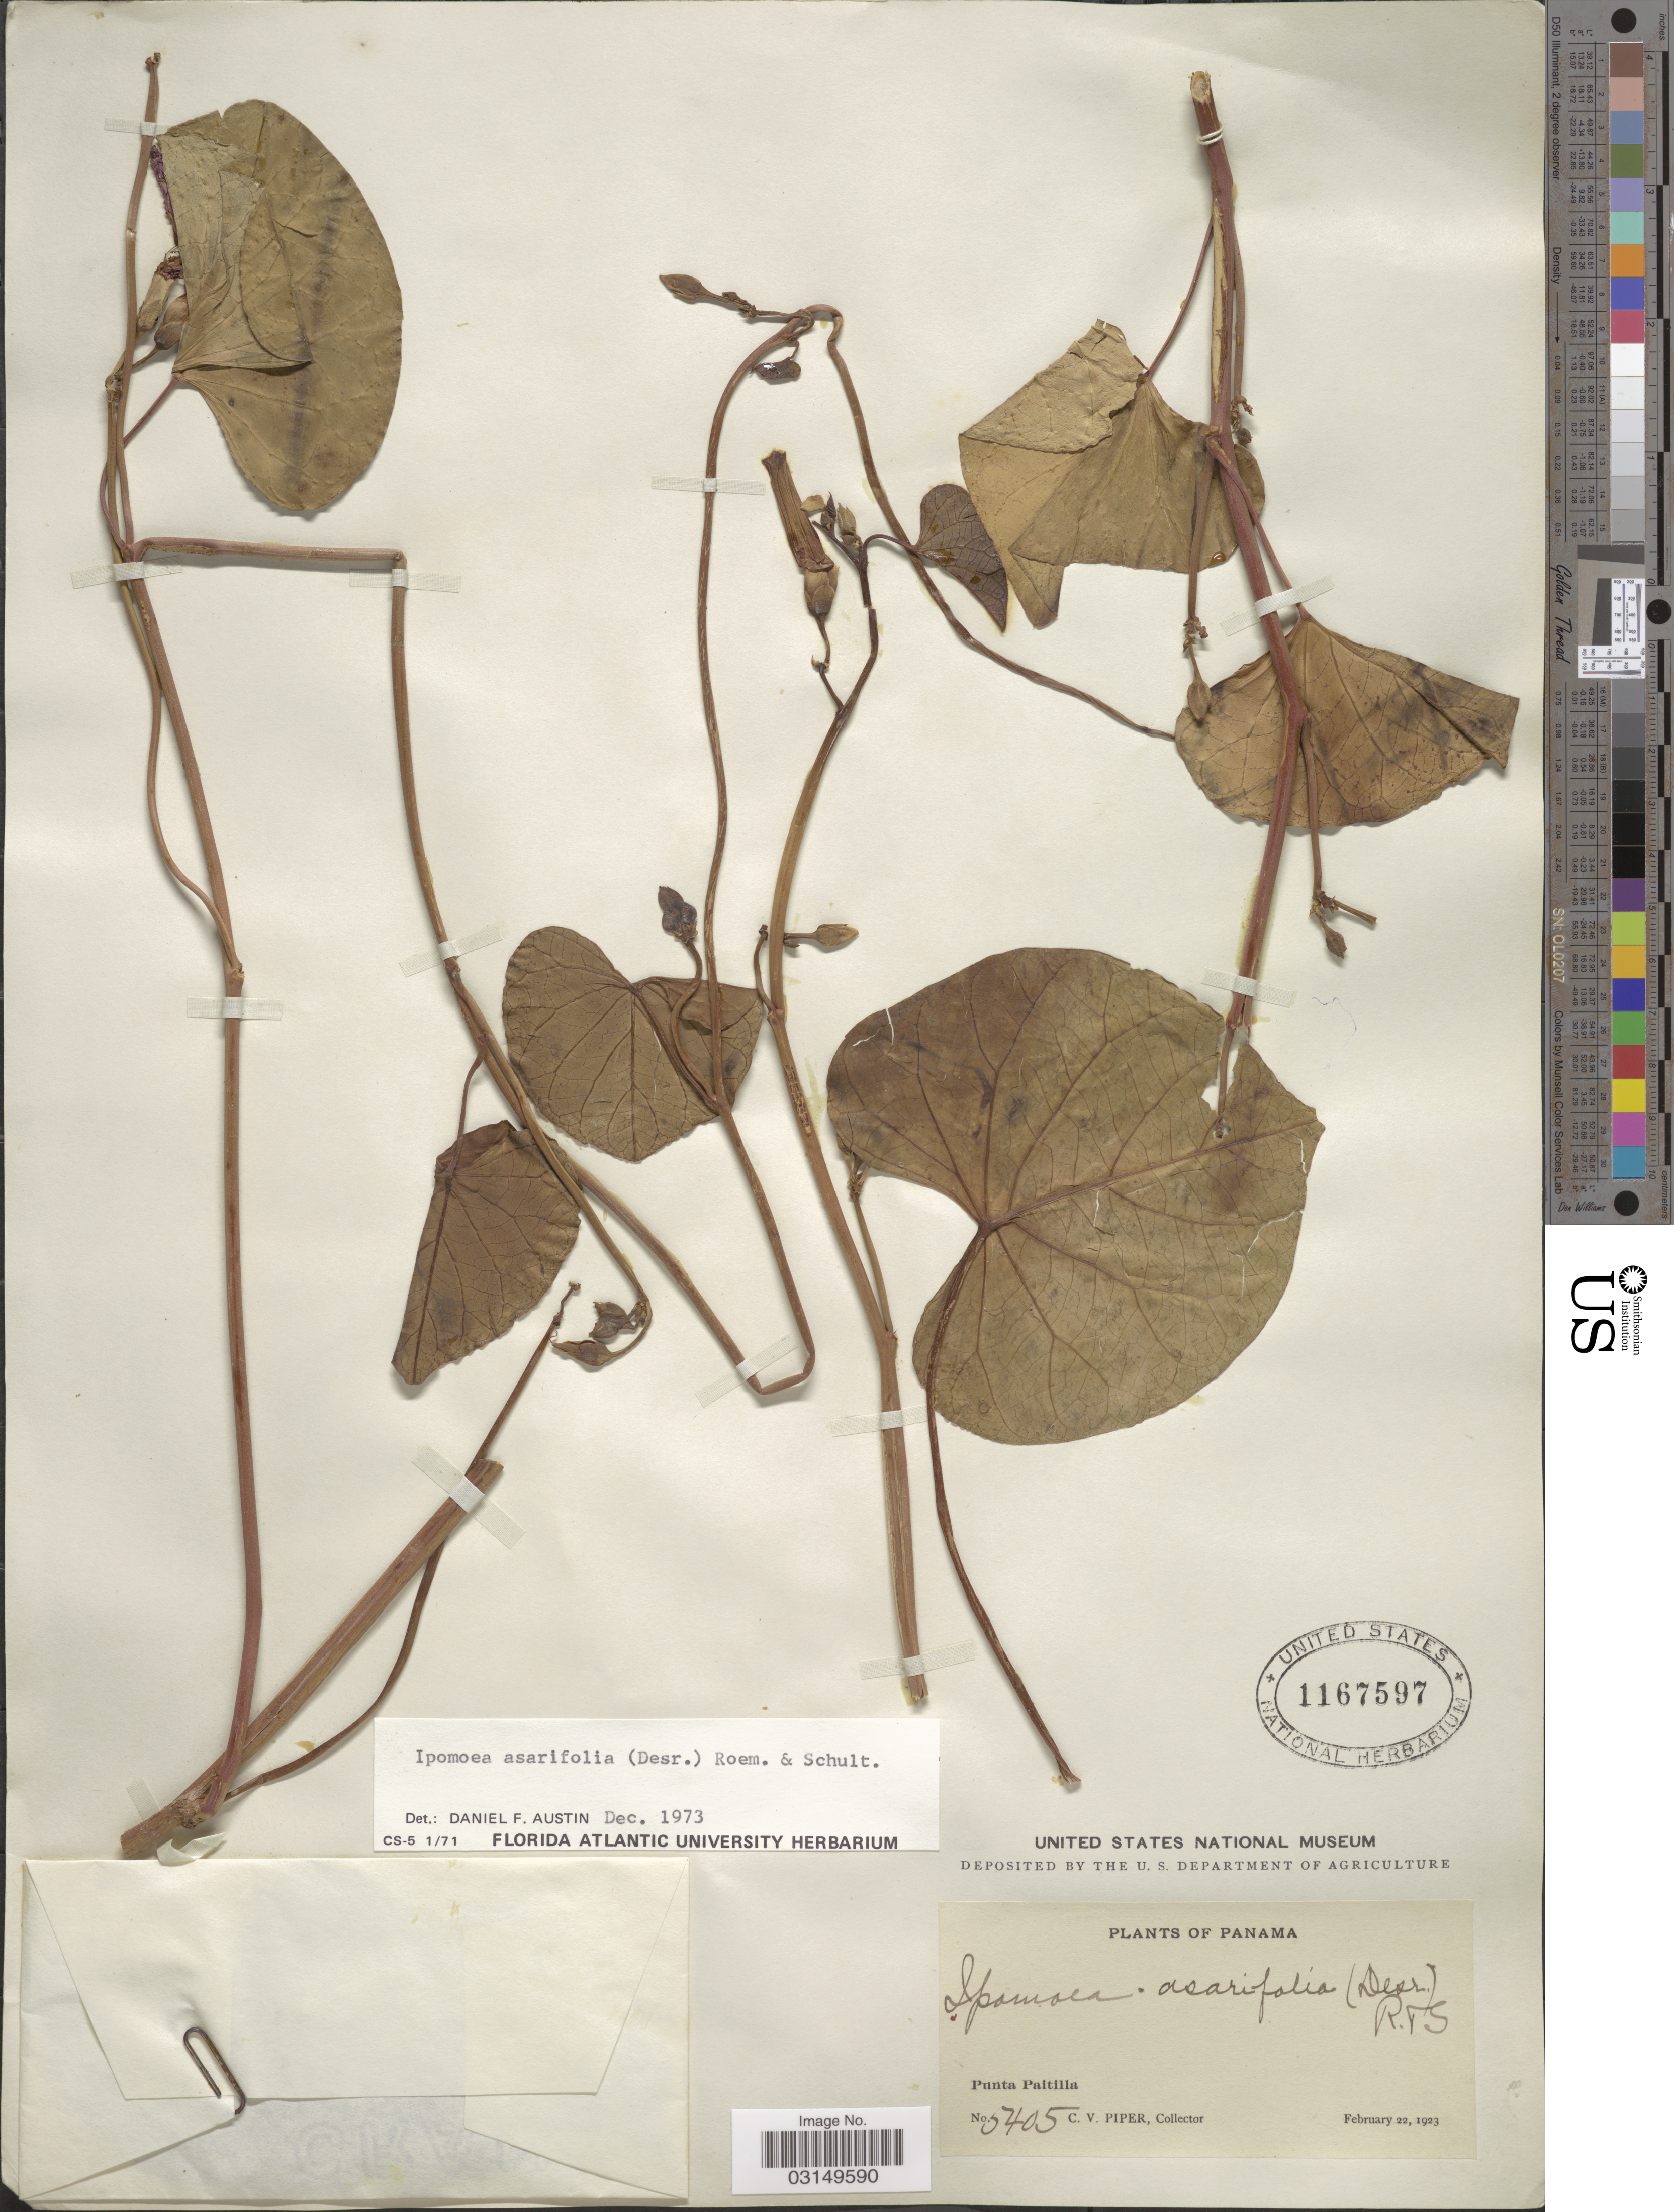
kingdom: Plantae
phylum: Tracheophyta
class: Magnoliopsida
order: Solanales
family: Convolvulaceae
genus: Ipomoea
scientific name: Ipomoea asarifolia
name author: (Desr.) Roem. & Schult.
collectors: C. V. Piper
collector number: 5405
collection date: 1923-02-22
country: Panama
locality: Punta Paitilla.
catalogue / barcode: US 1167597